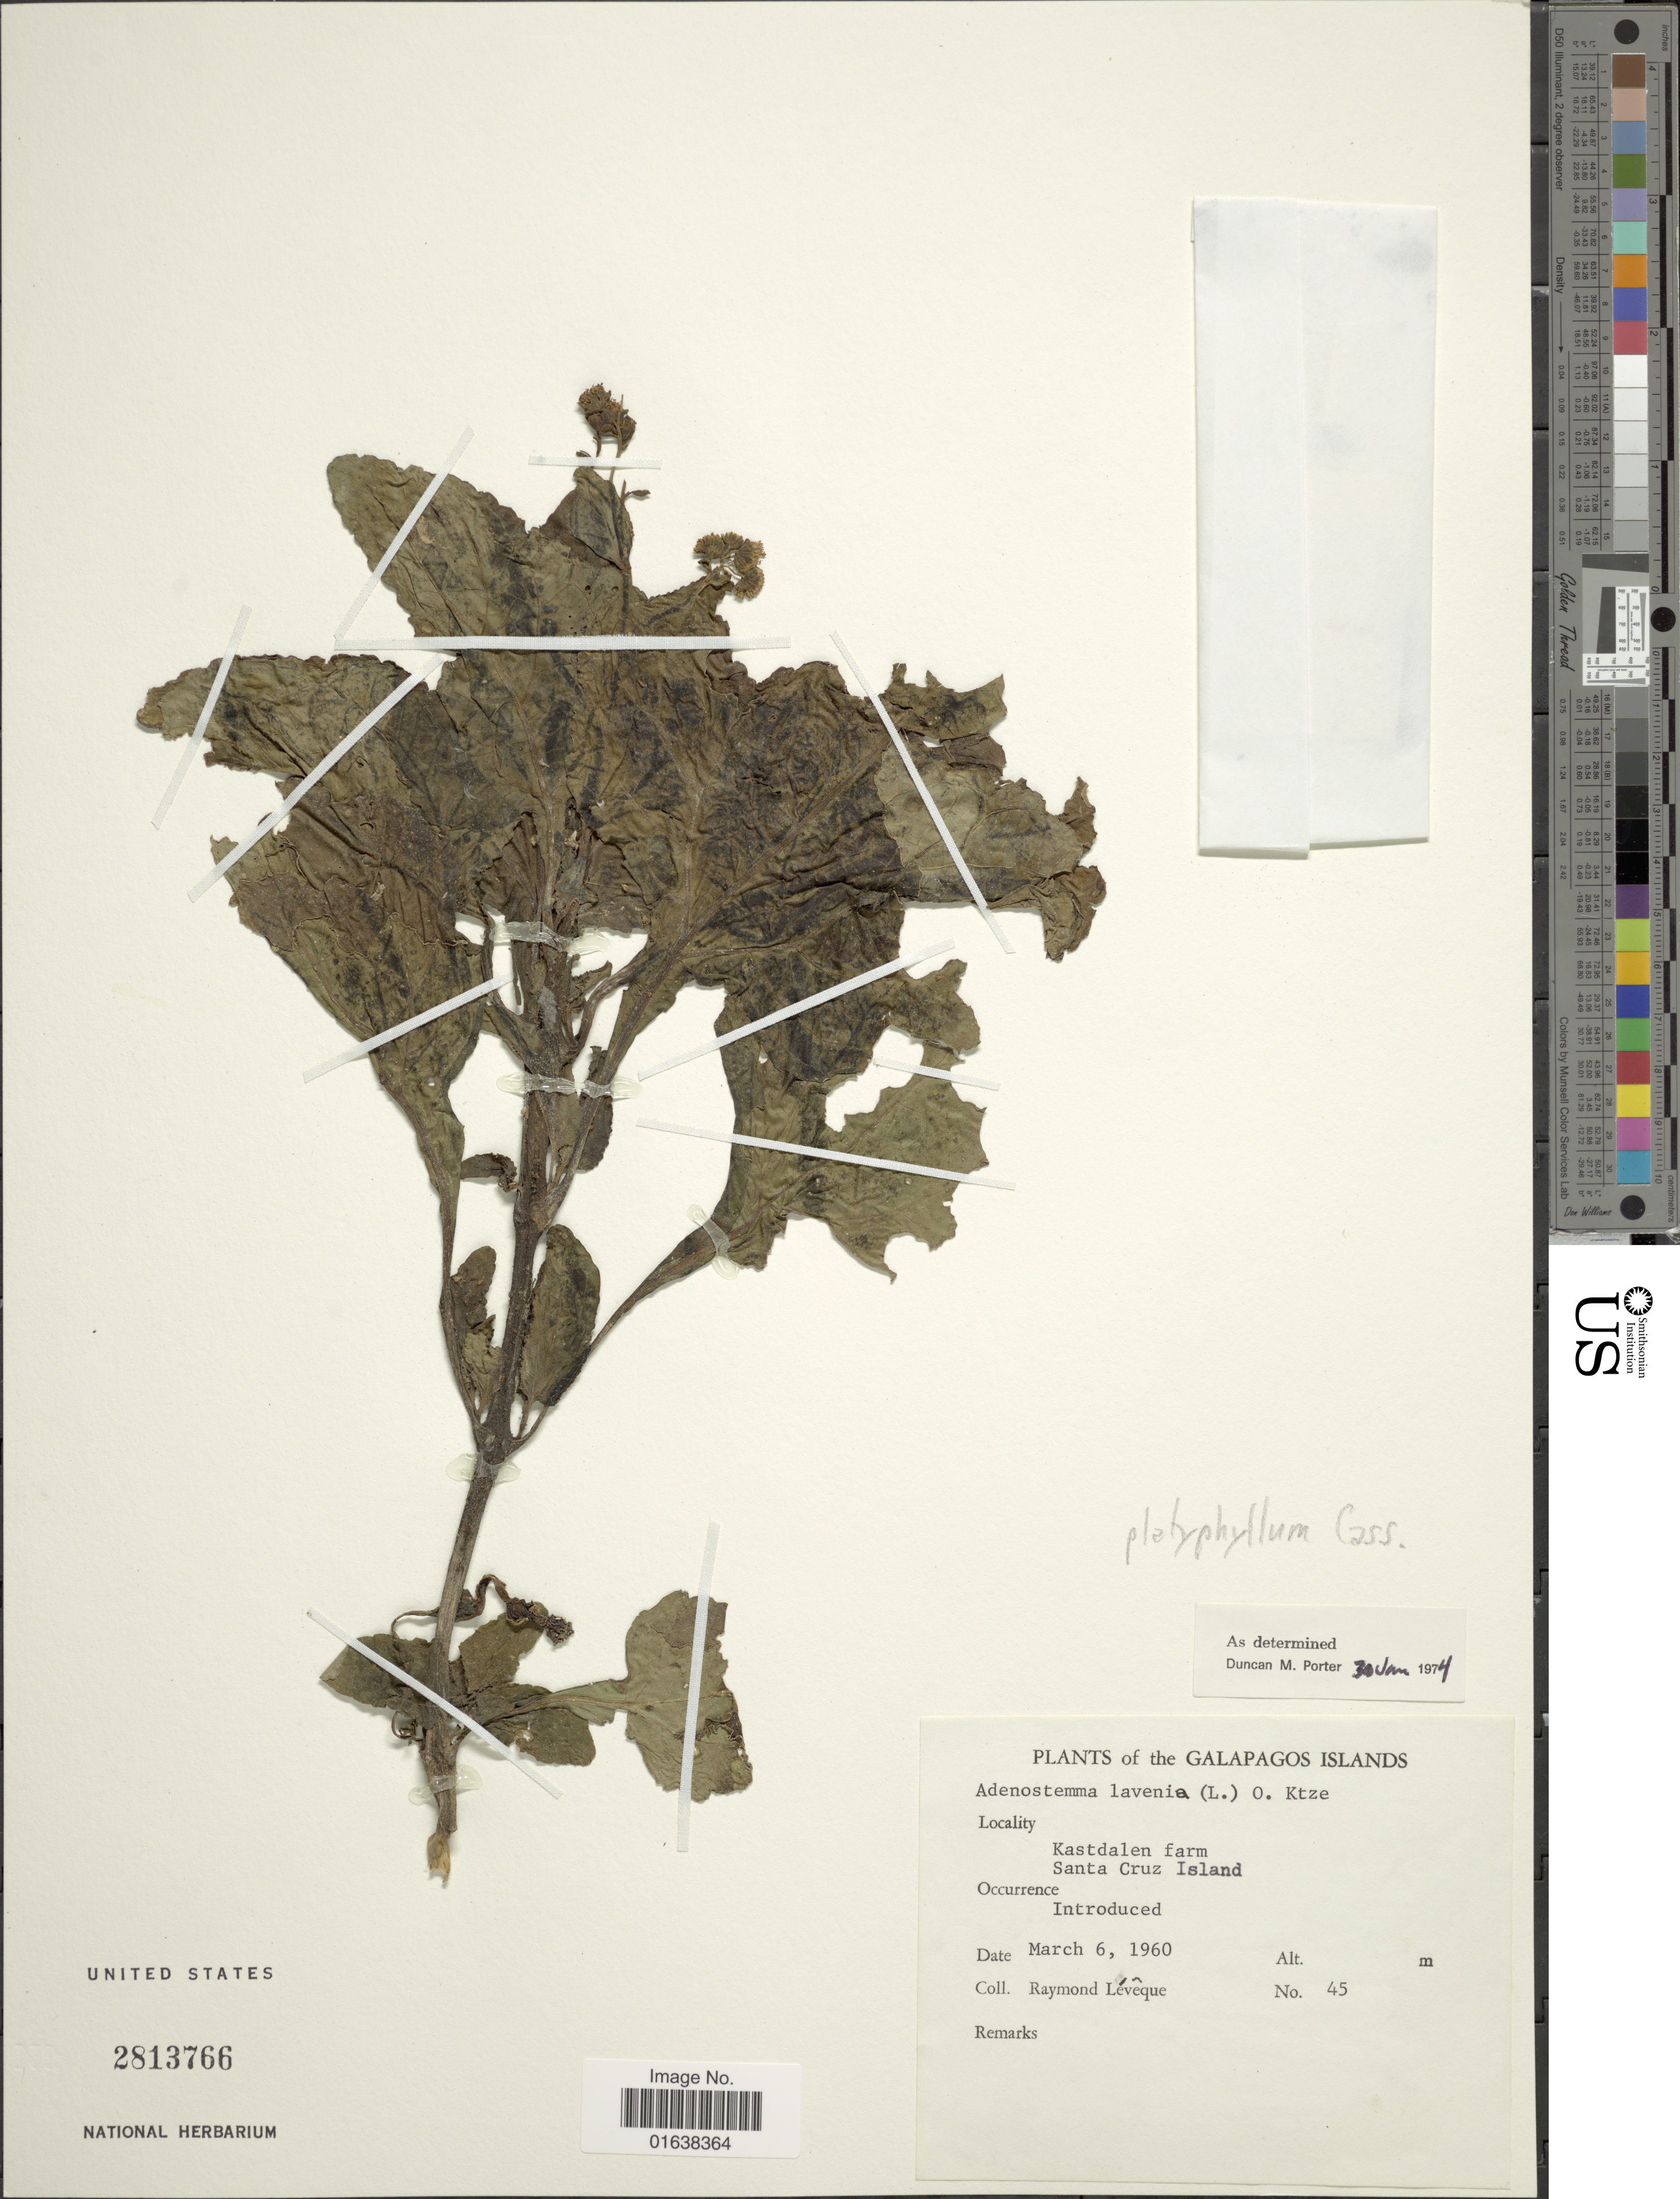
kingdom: Plantae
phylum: Tracheophyta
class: Magnoliopsida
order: Asterales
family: Asteraceae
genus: Adenostemma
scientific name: Adenostemma platyphyllum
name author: Cass.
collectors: R. Lévêque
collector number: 45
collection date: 1960-03-06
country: Ecuador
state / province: Colón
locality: Galapagos Islands. Kastdalen farm. Santa Cruz Island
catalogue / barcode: US 2813766